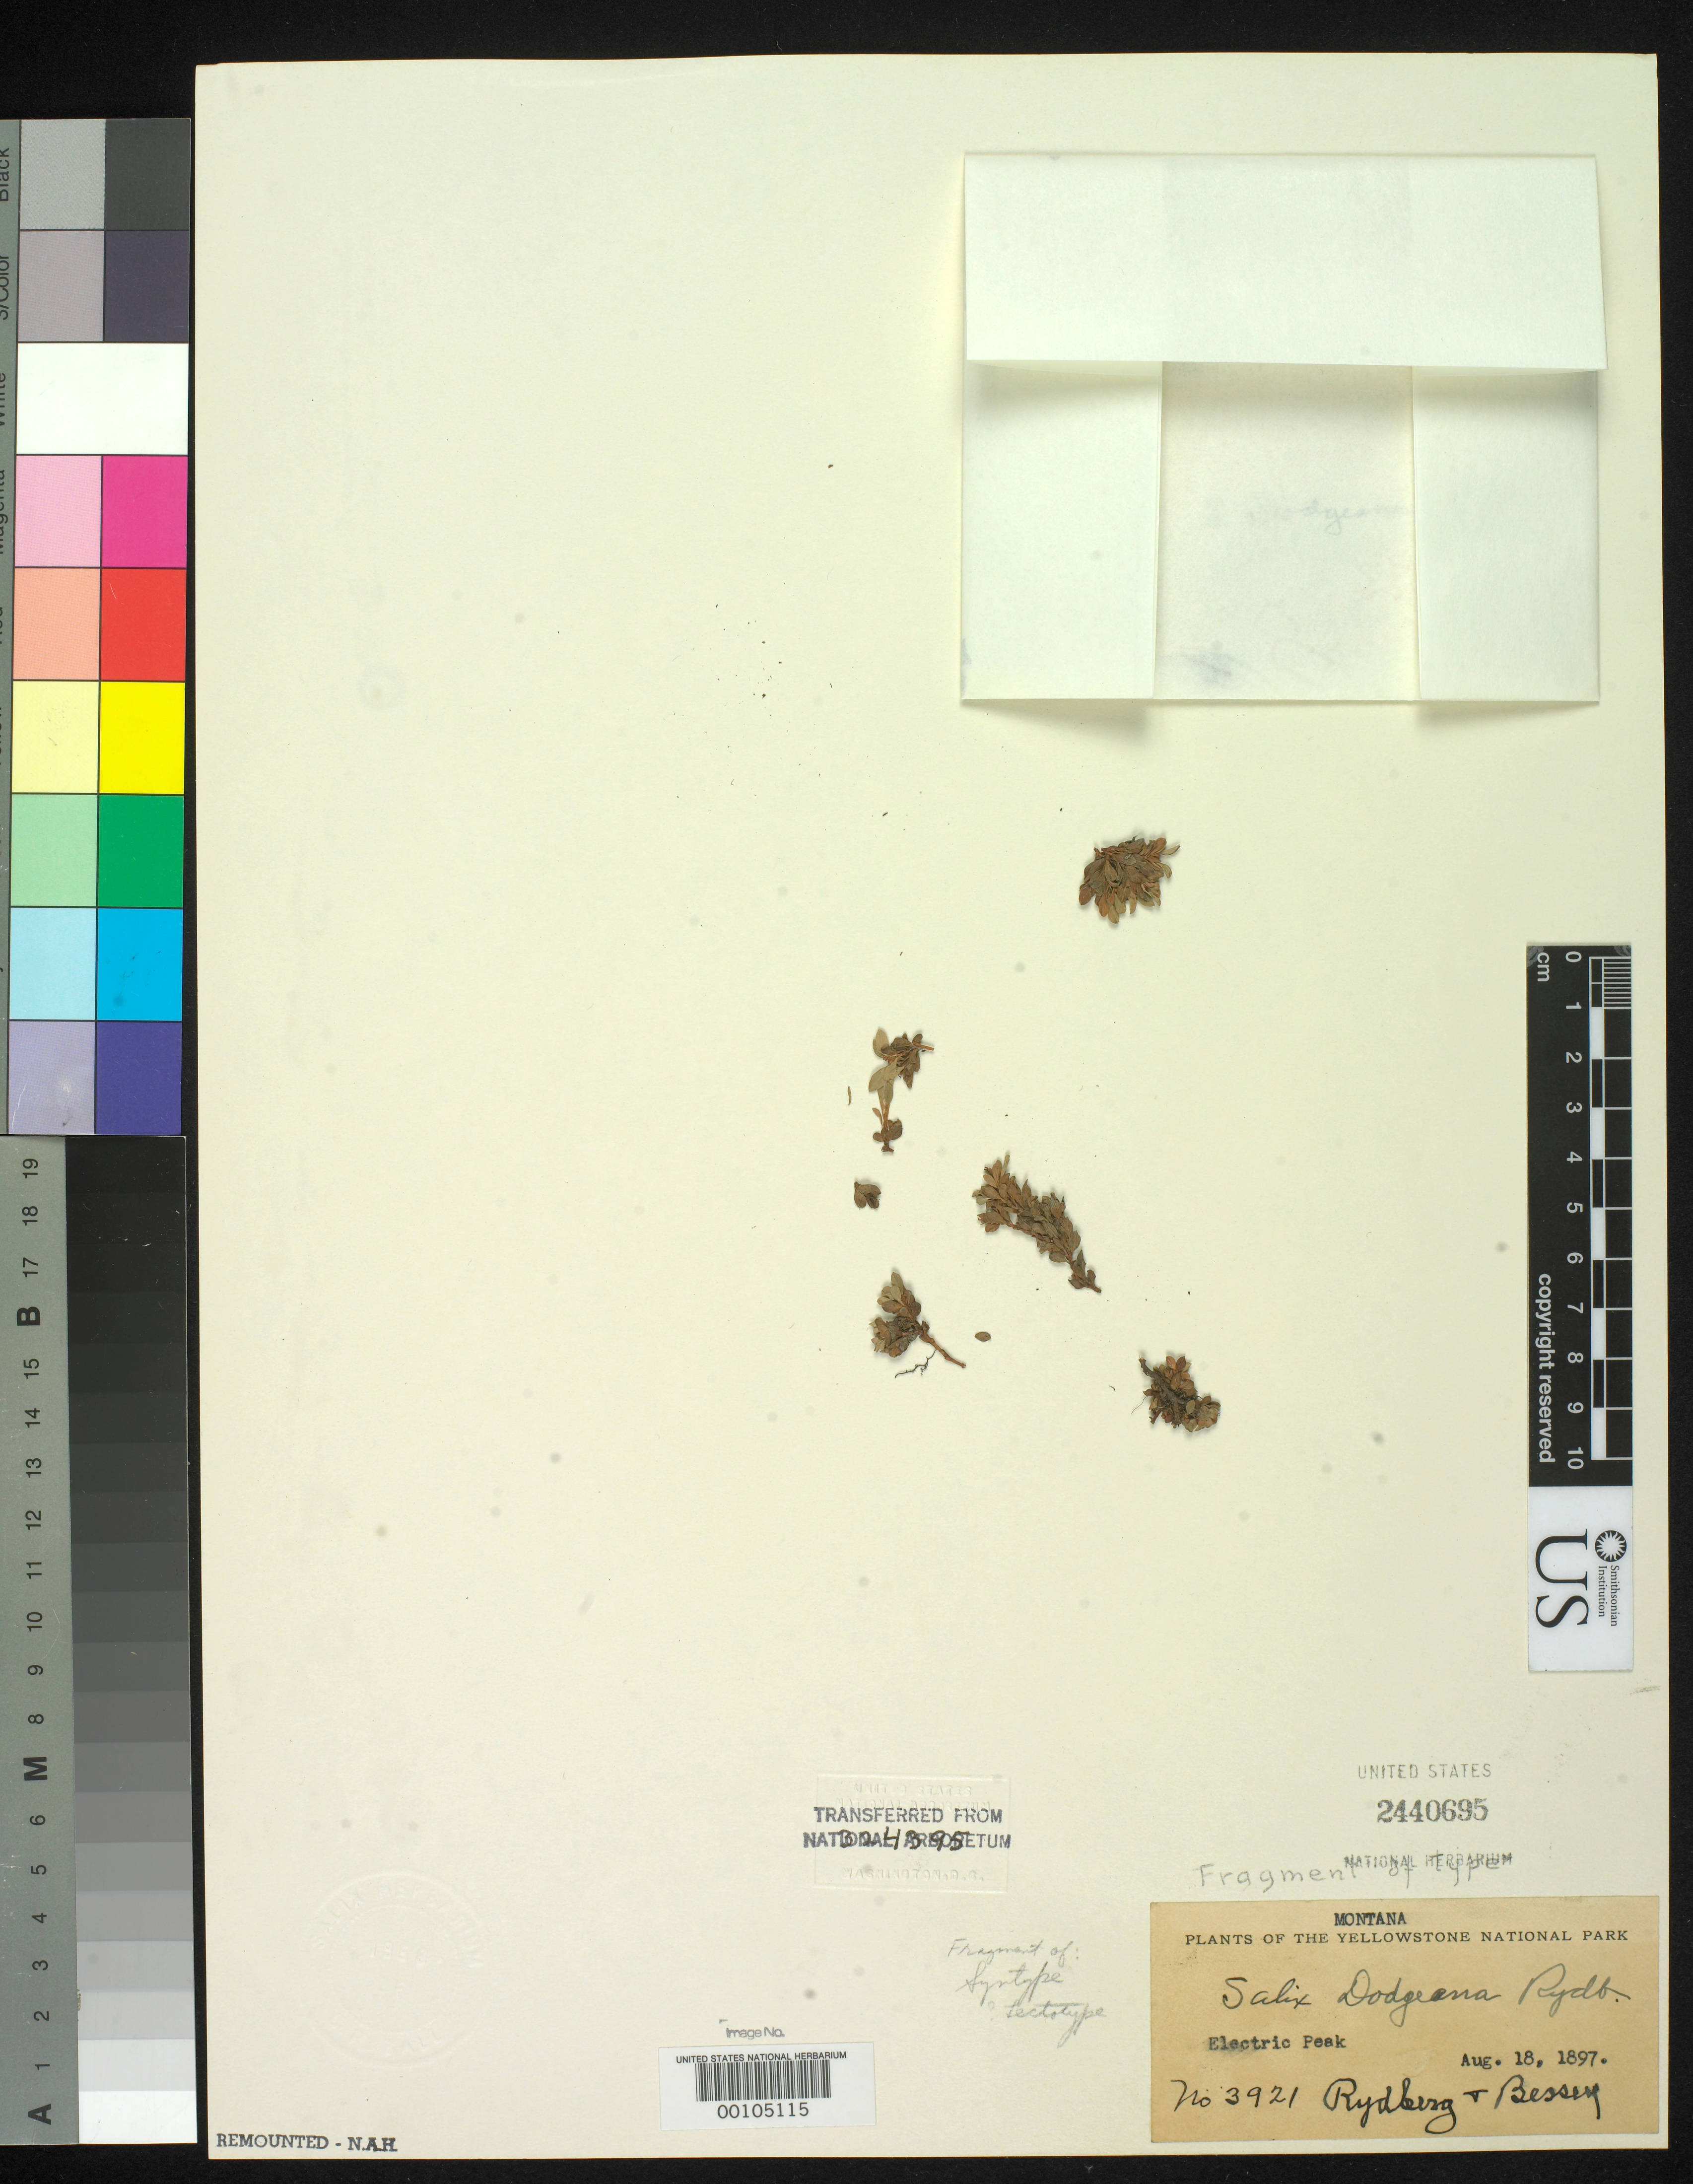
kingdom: Plantae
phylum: Tracheophyta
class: Magnoliopsida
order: Malpighiales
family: Salicaceae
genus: Salix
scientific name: Salix dodgeana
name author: Rydb.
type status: Isolectotype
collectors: P. A. Rydberg & E. Bessey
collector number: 3921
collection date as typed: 18 Aug 1897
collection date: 1897-08-18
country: United States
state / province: Montana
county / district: Park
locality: Electric Peak, Yellowstone Park.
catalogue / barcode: US 2440695